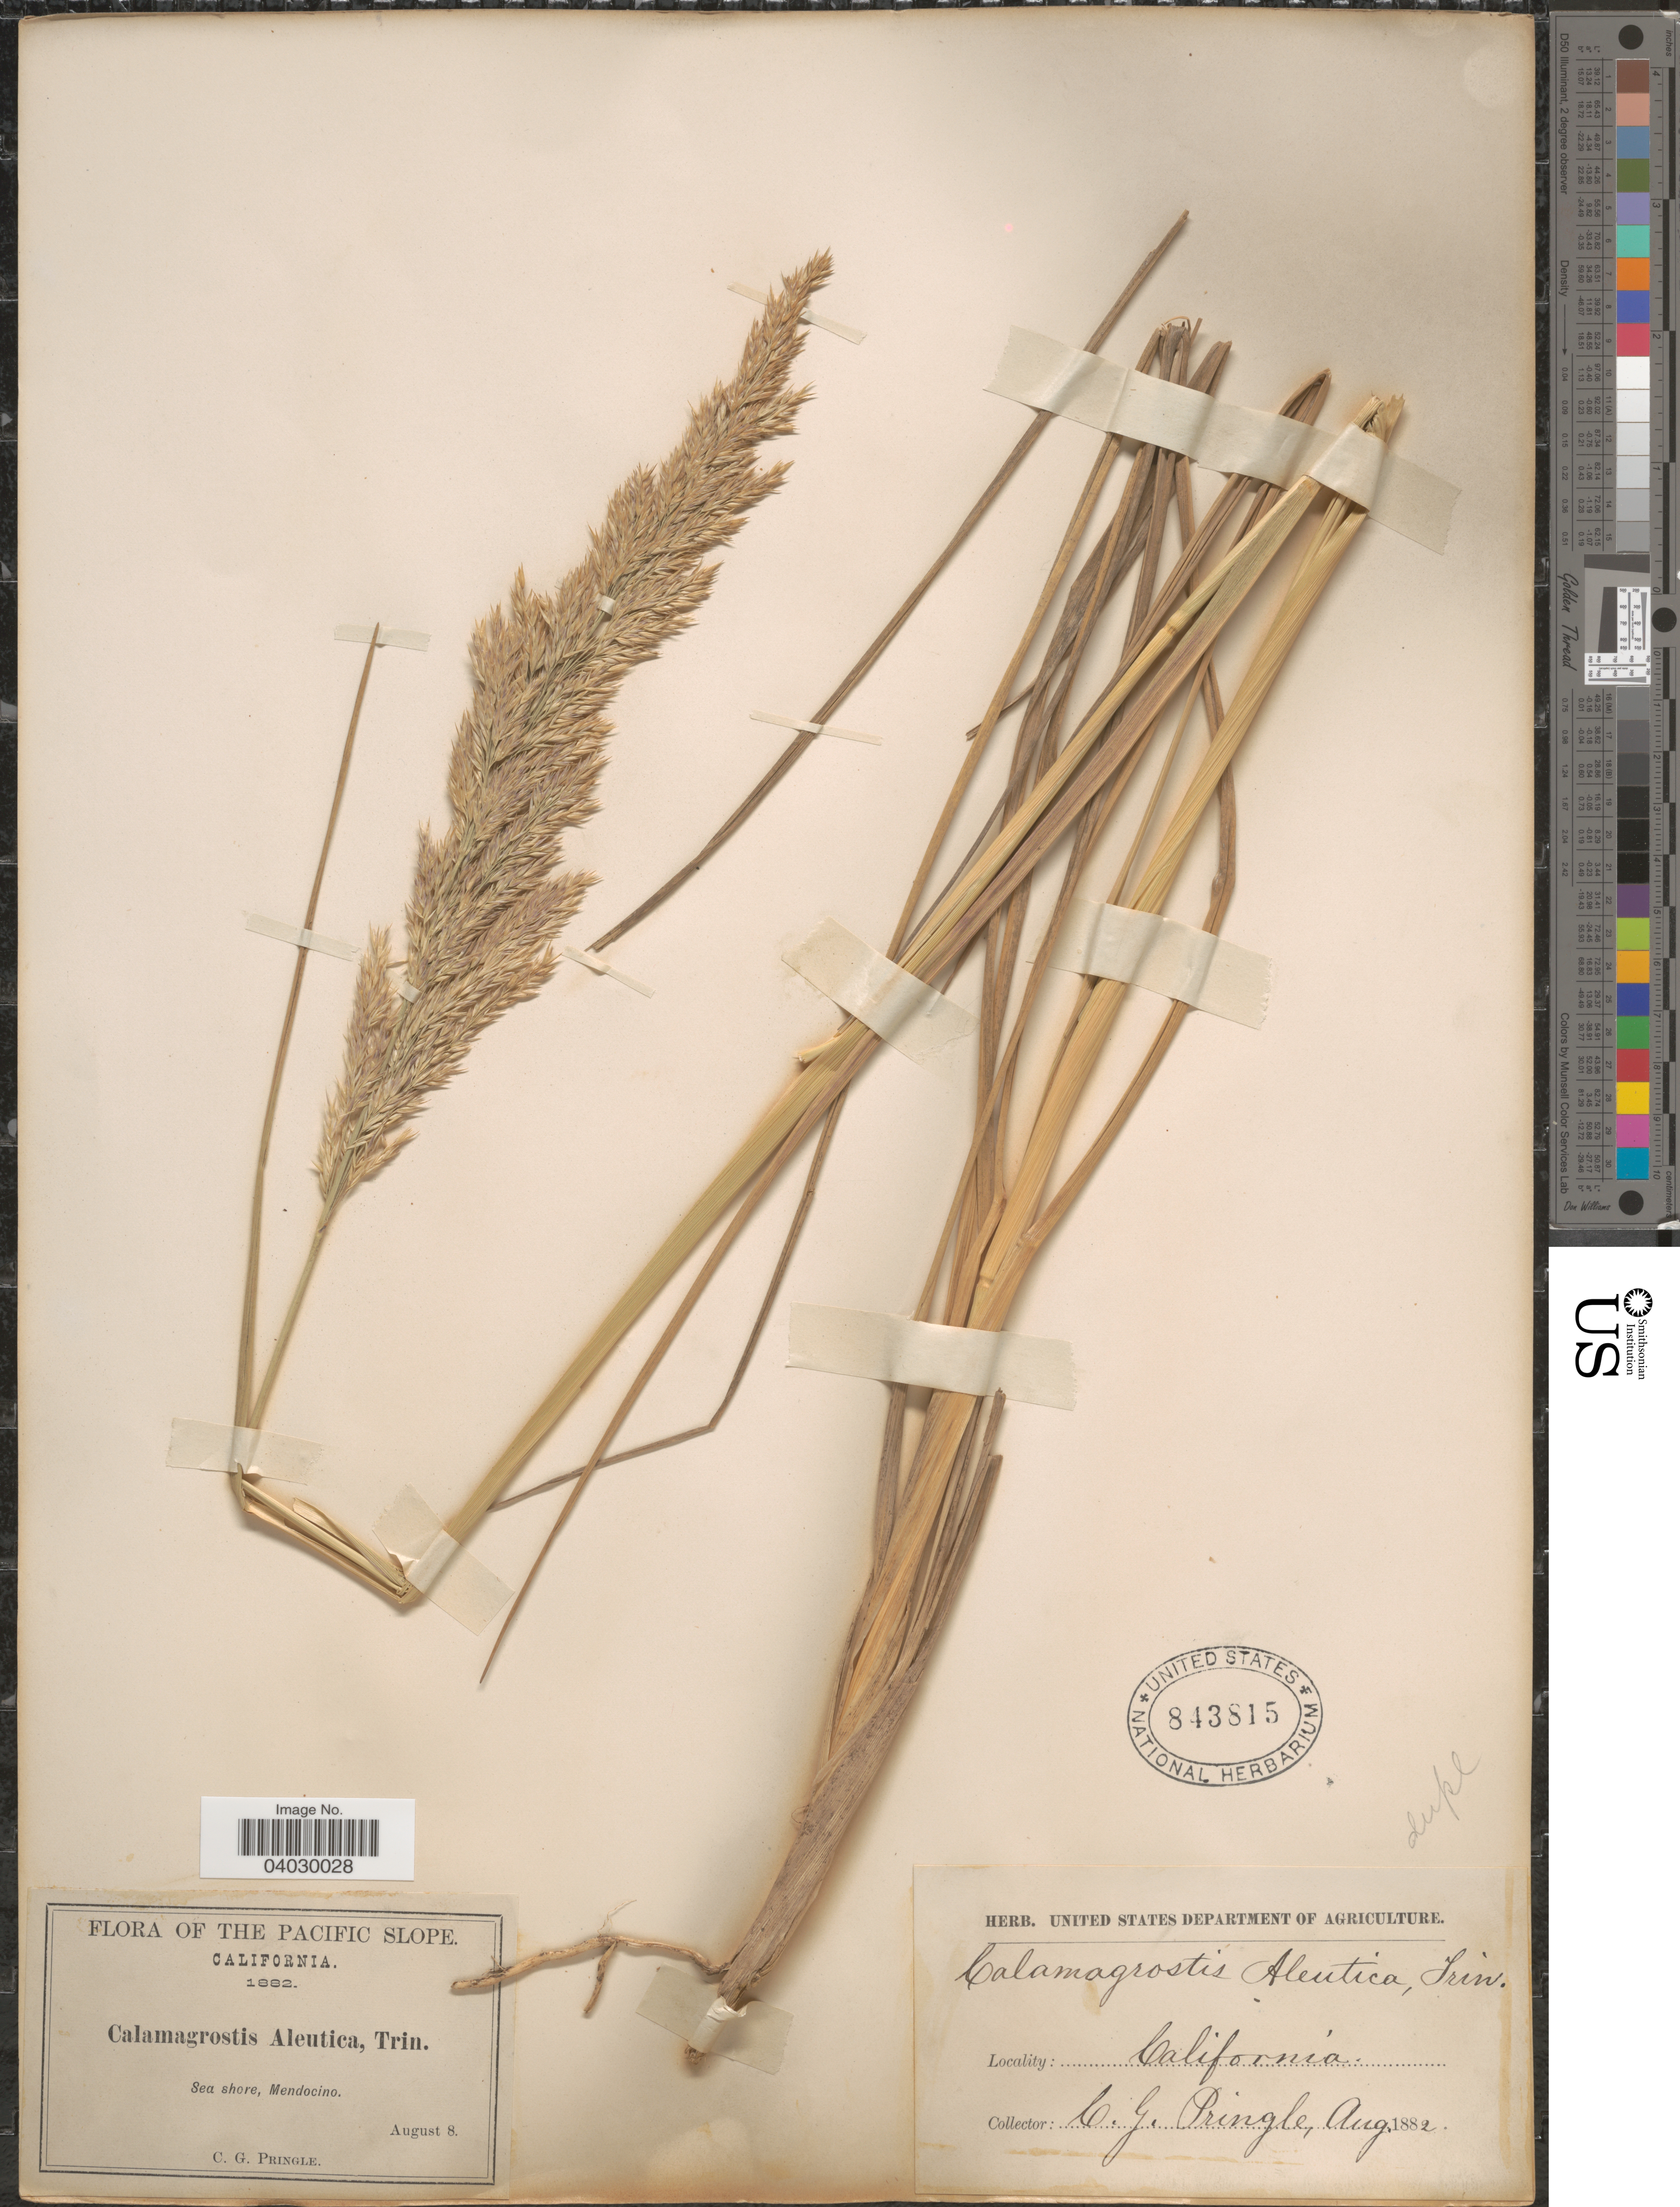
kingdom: Plantae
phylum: Tracheophyta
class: Liliopsida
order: Poales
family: Poaceae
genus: Calamagrostis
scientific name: Calamagrostis nutkaensis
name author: (J. Presl) Steud.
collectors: C. G. Pringle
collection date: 1882-08-08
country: United States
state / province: California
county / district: Mendocino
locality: The Pacific Slope. Mendocino.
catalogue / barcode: US 843815